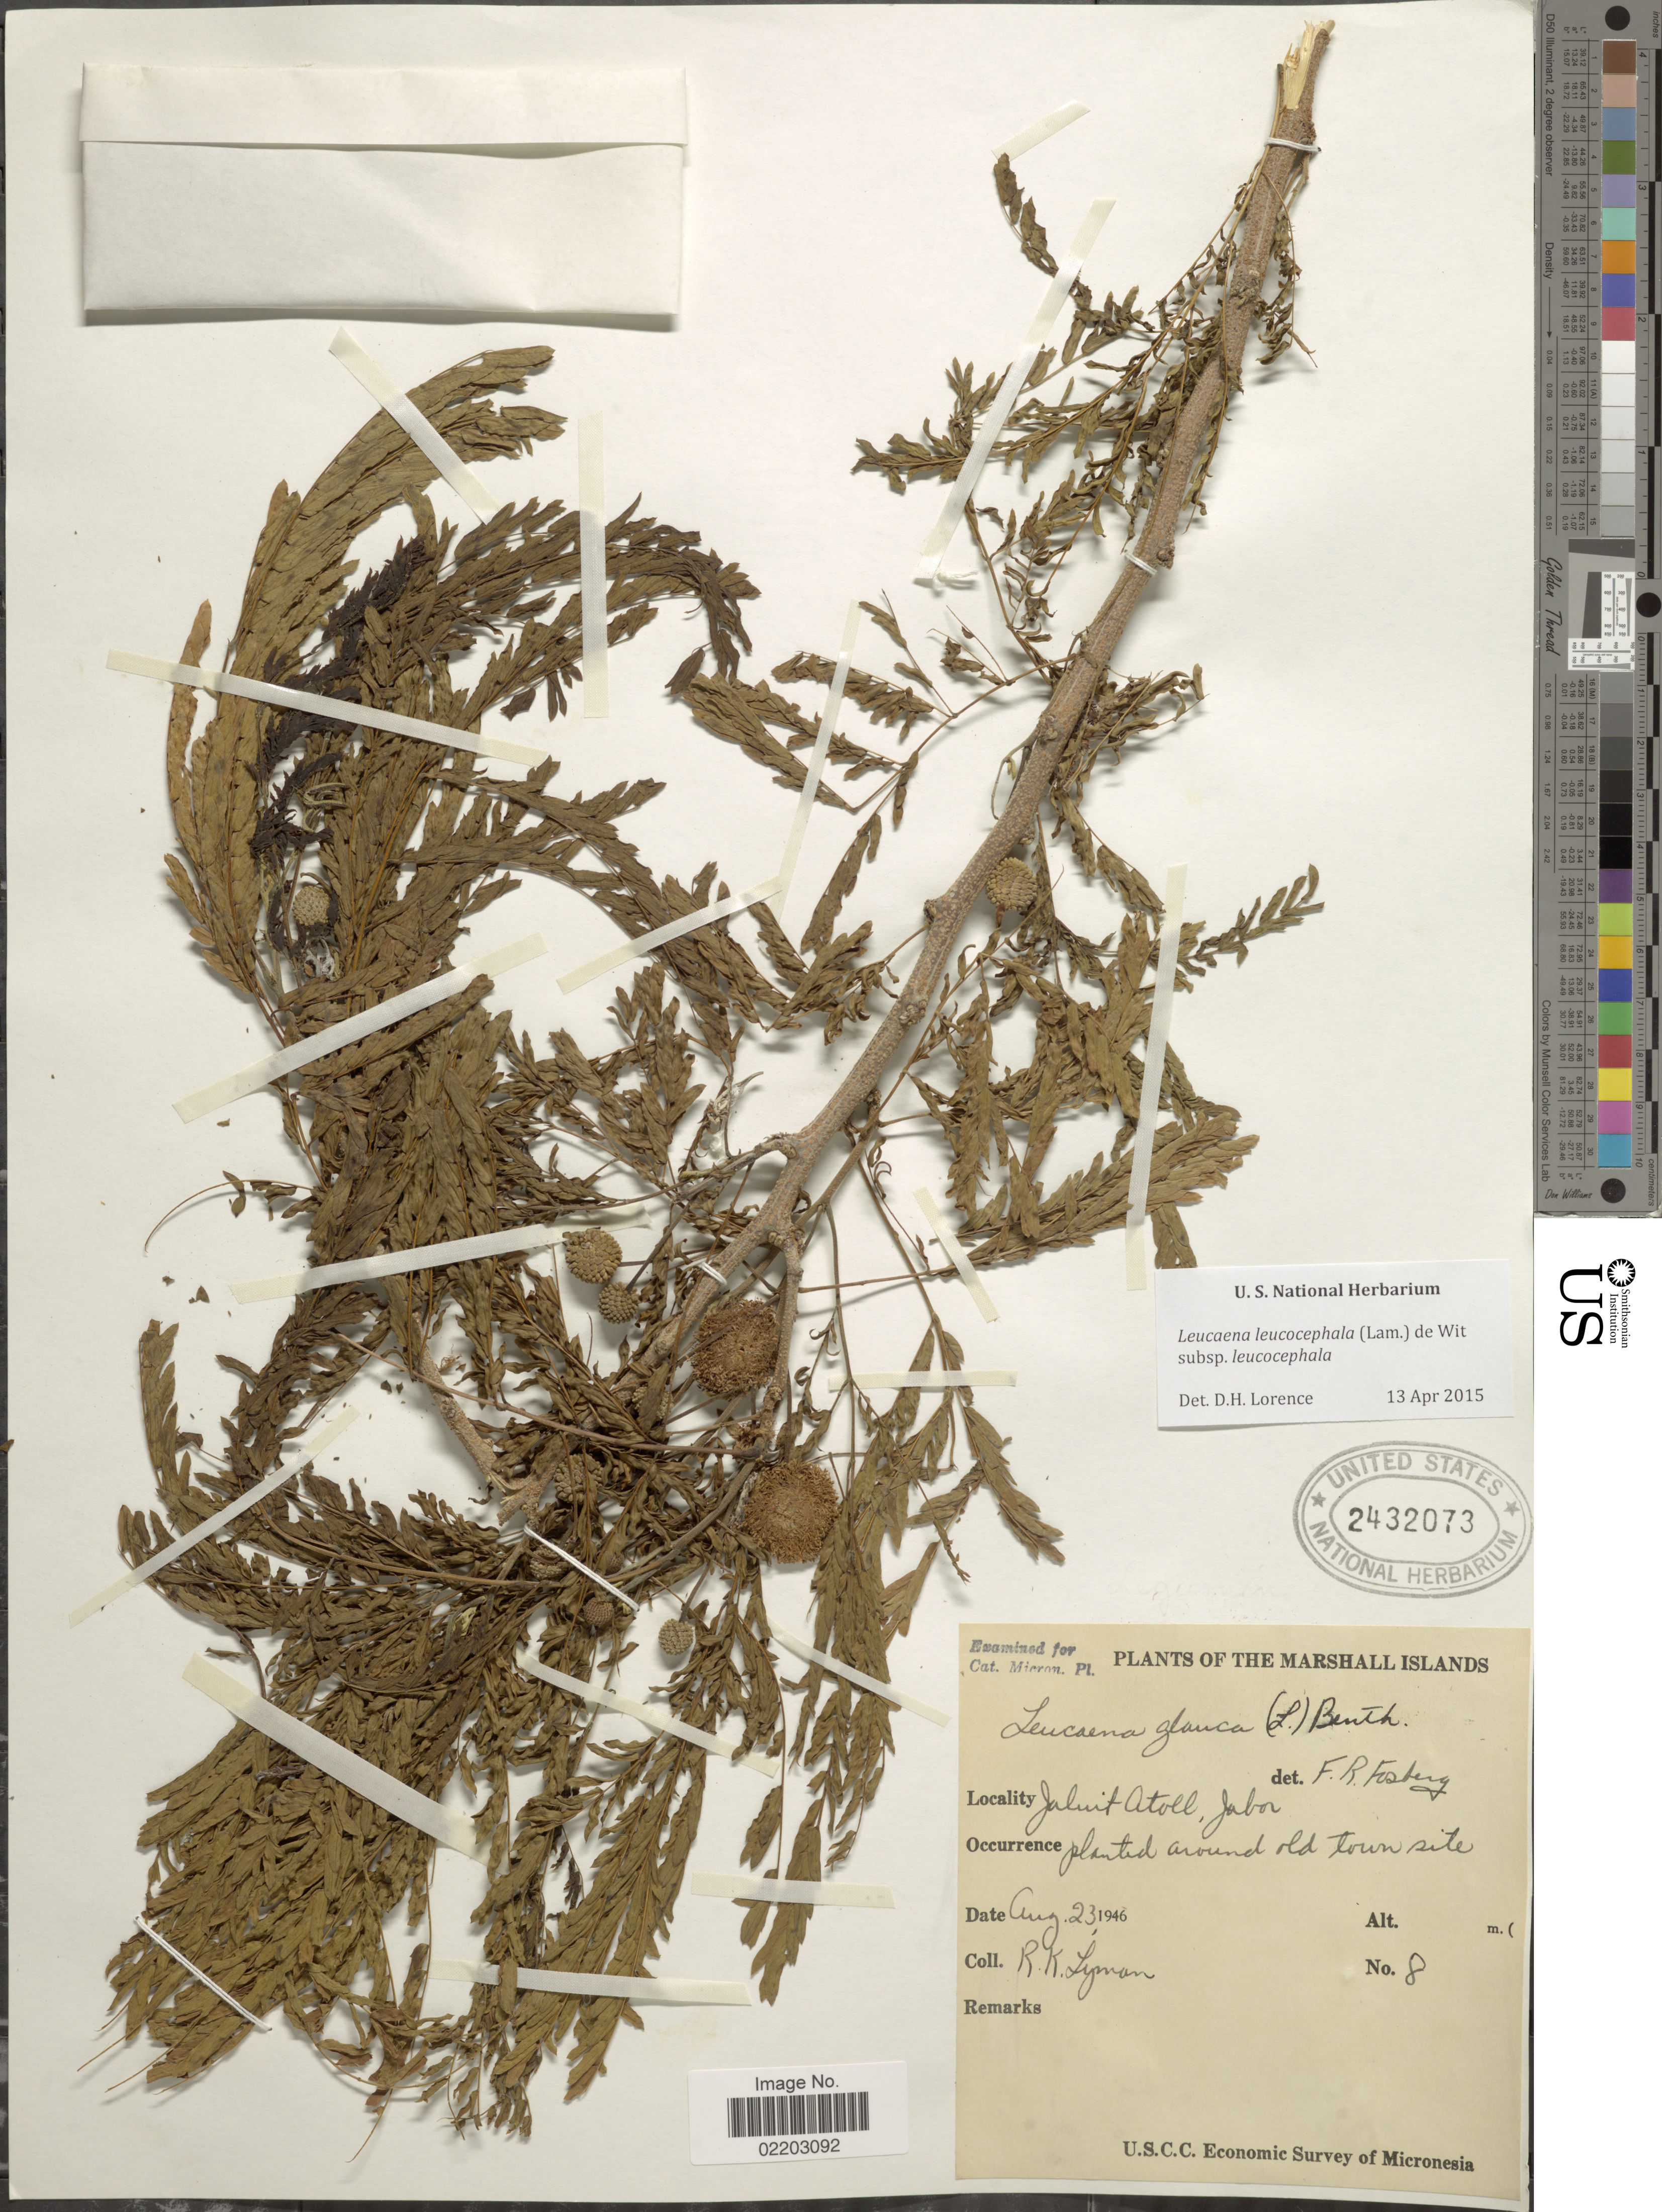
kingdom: Plantae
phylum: Tracheophyta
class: Magnoliopsida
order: Fabales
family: Fabaceae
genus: Leucaena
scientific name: Leucaena leucocephala subsp. leucocephala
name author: (Lam.) de Wit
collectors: R. Lyman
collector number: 8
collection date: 1946-08-23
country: Marshall Islands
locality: Marshall Islands. Jaluil Atoll, Jabor.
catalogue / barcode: US 2432073